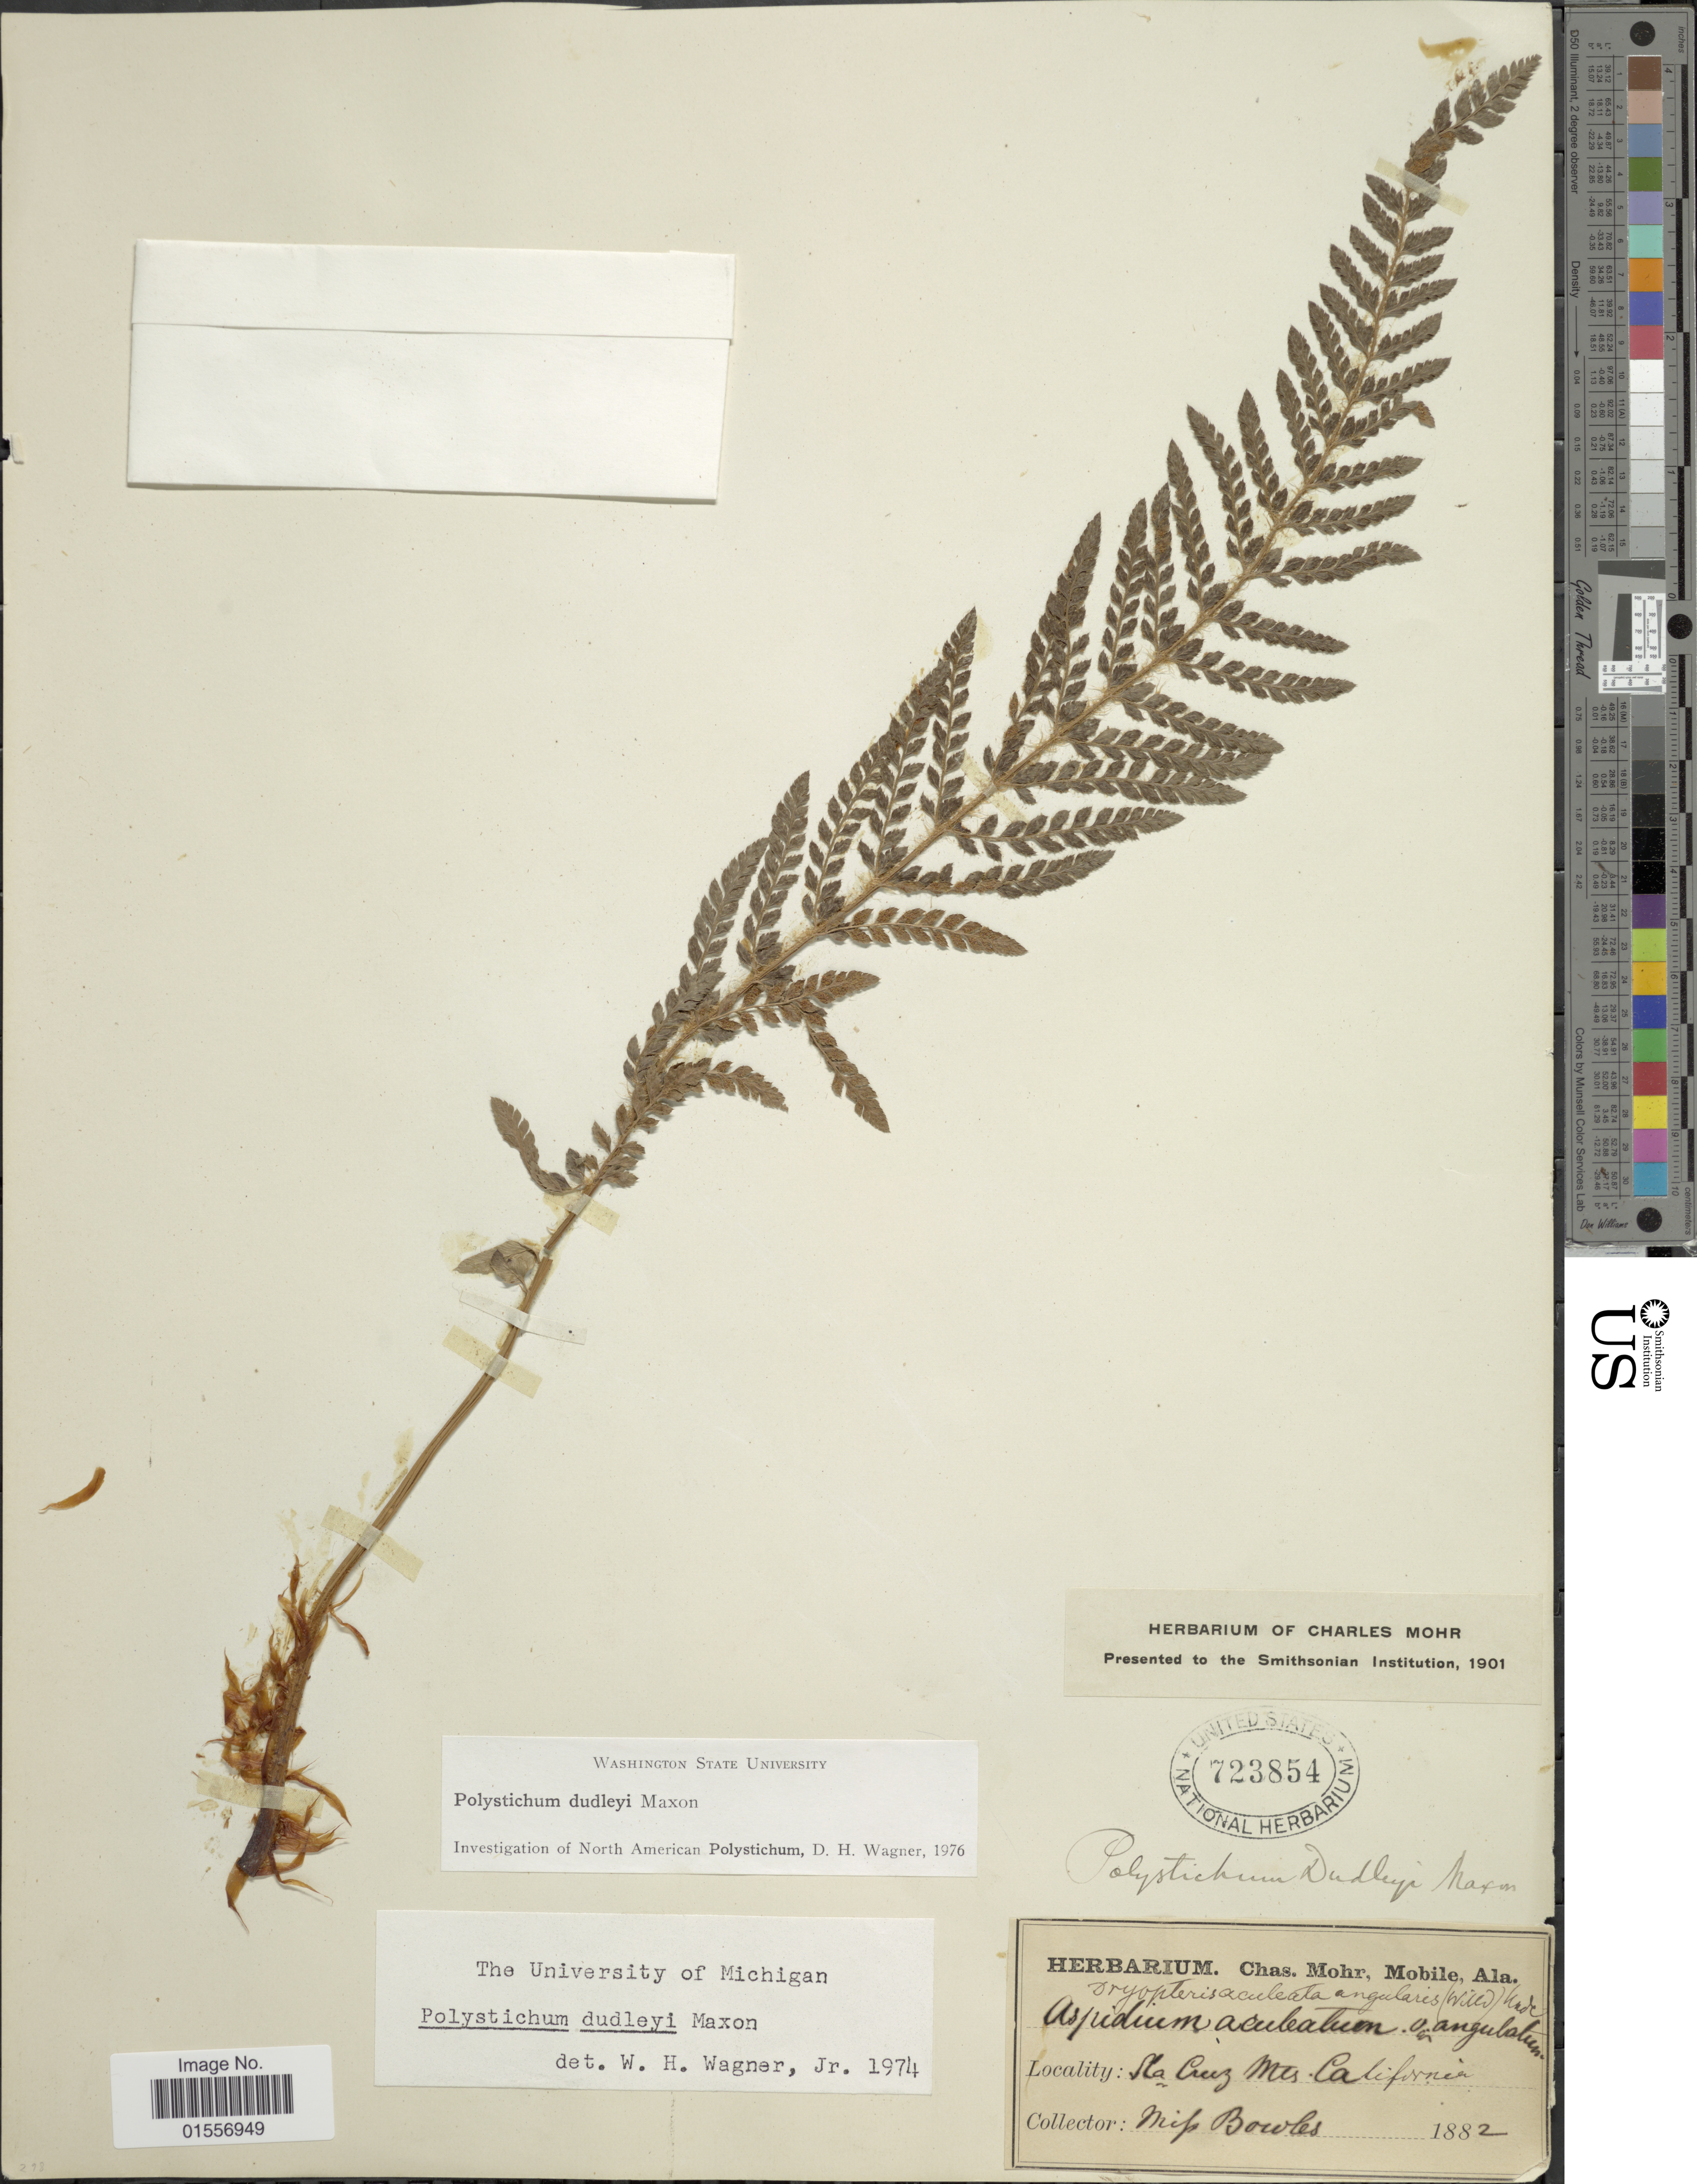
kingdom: Plantae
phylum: Tracheophyta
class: Polypodiopsida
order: Polypodiales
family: Dryopteridaceae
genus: Polystichum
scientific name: Polystichum dudleyi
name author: Maxon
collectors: -. Bowie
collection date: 1882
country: United States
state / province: California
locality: Sta. Cruz Mts.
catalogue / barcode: US 723854